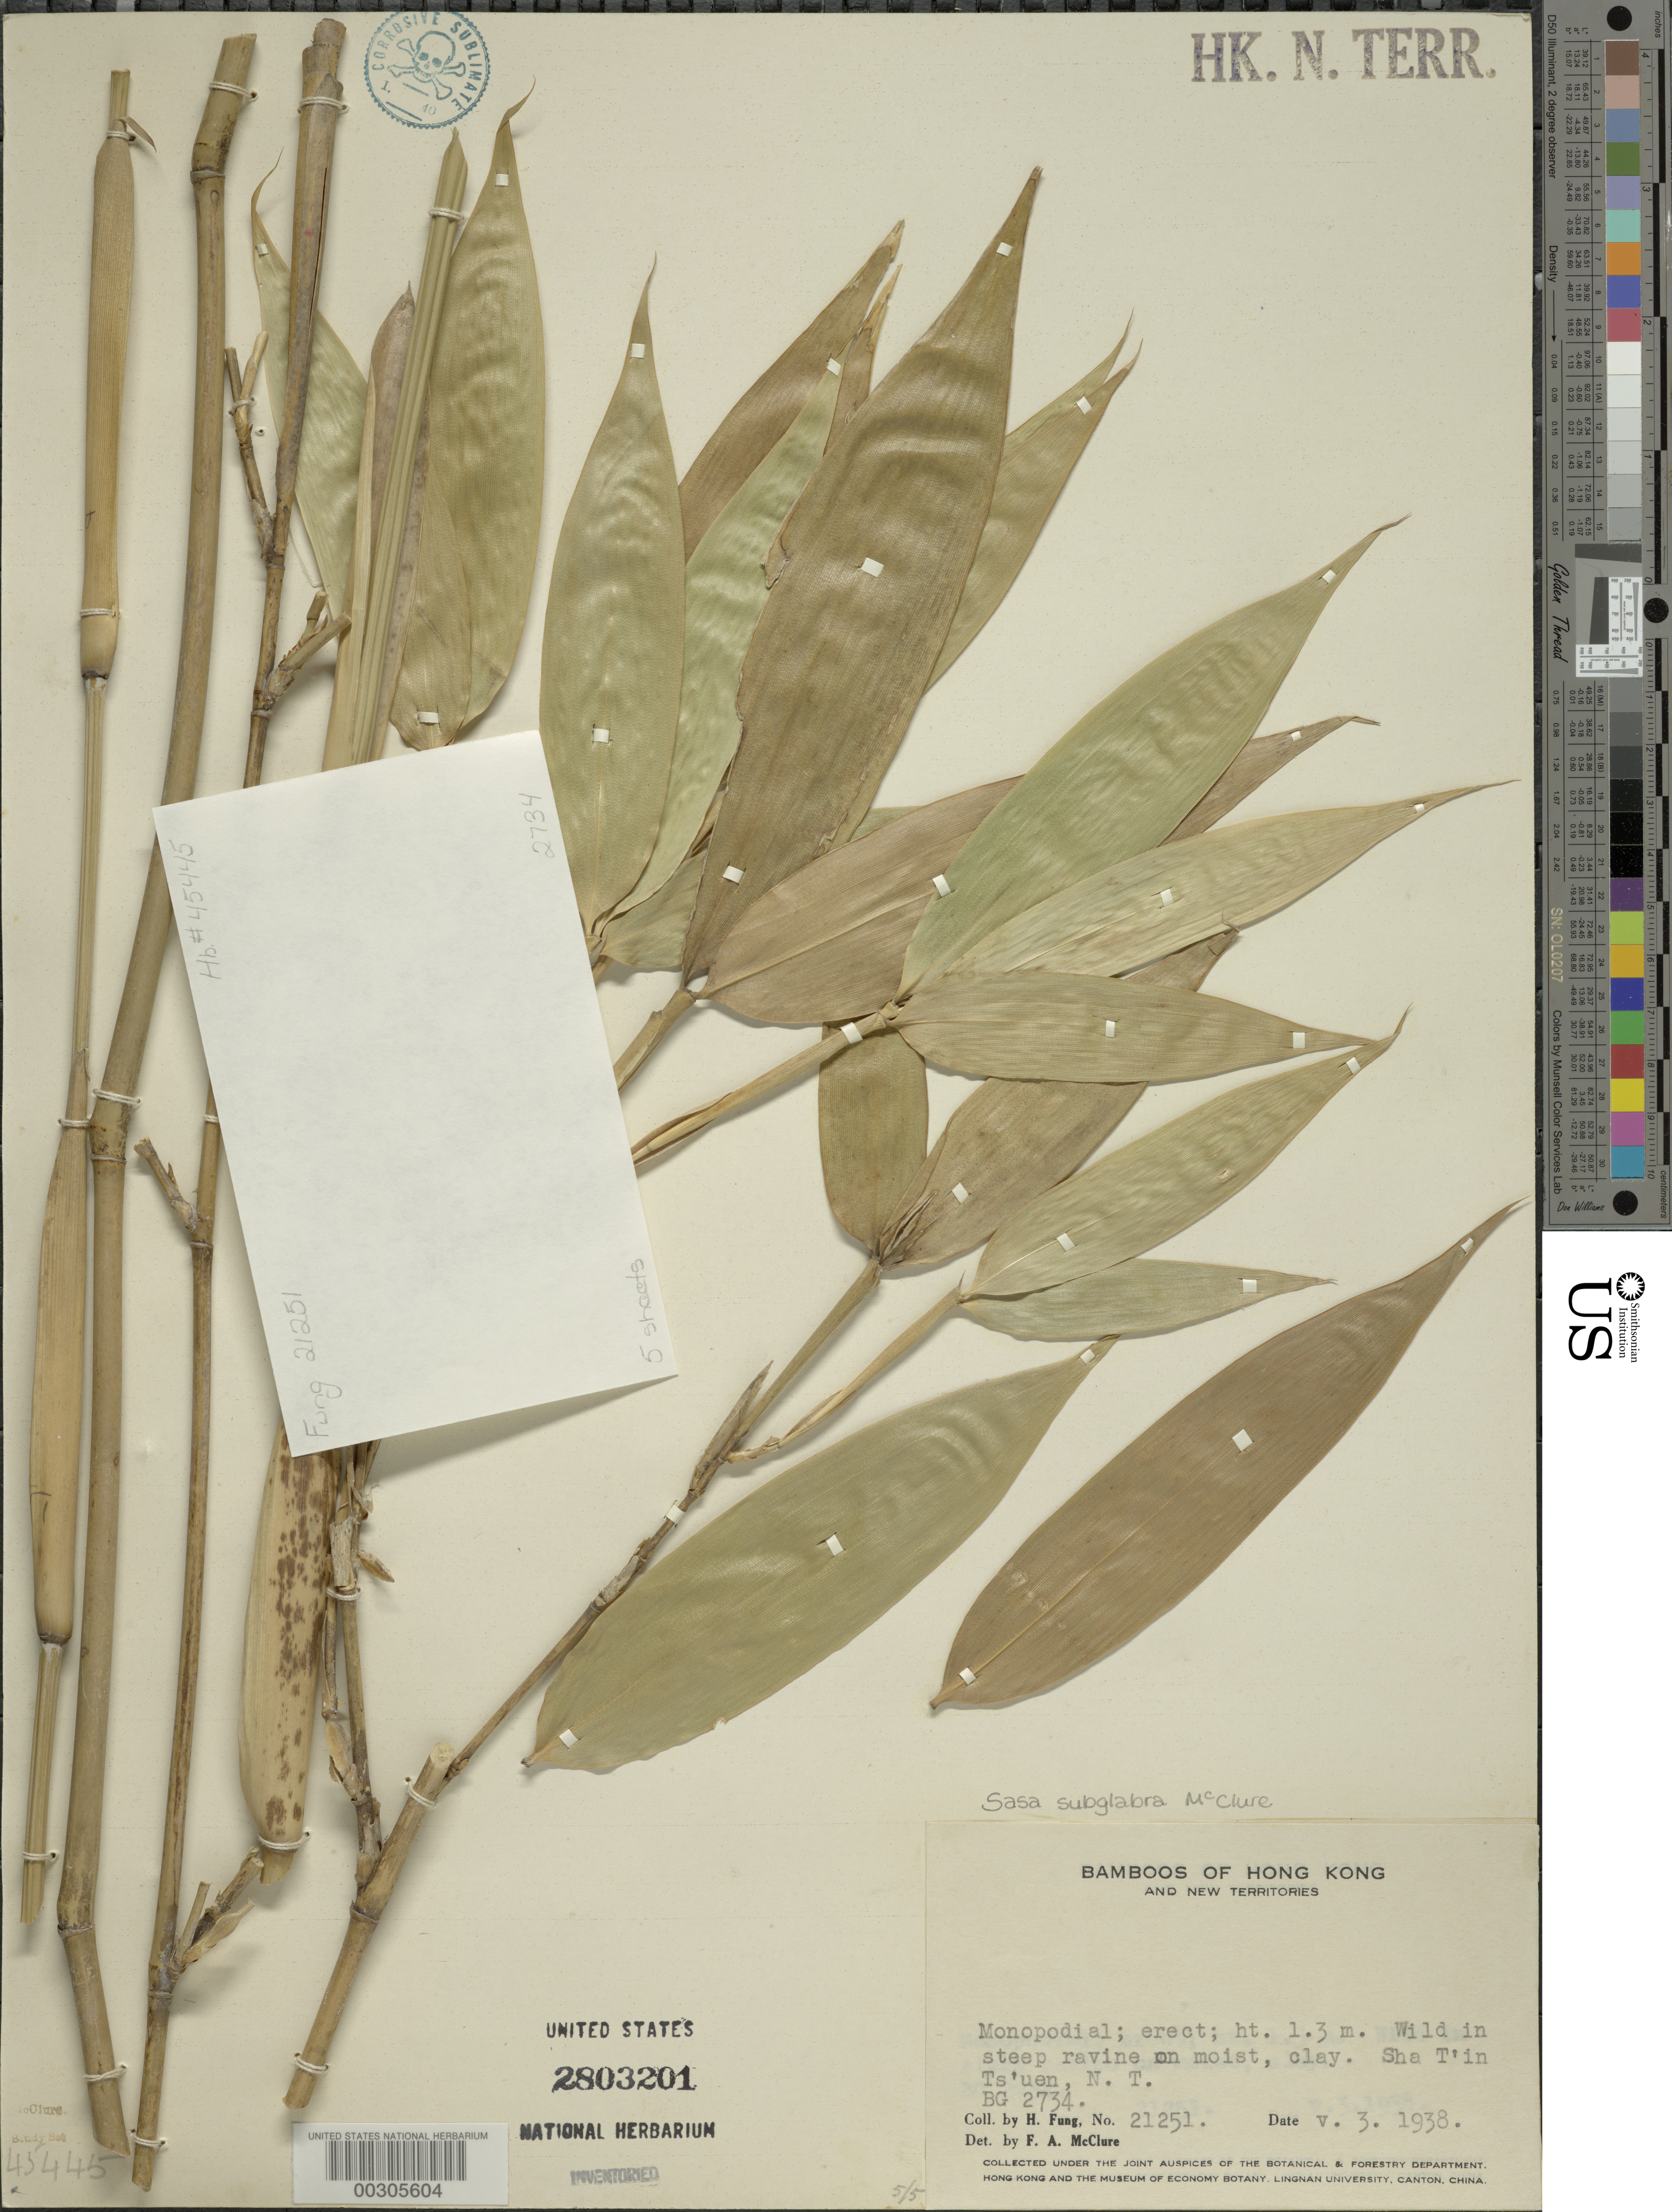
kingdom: Plantae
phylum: Tracheophyta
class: Liliopsida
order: Poales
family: Poaceae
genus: Sasa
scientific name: Sasa subglabra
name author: McClure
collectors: H. L. Fung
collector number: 21251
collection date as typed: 03 May 1938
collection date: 1938-05-03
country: China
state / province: Hong Kong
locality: N.t., sha t'in ts'uen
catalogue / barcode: US 2803201